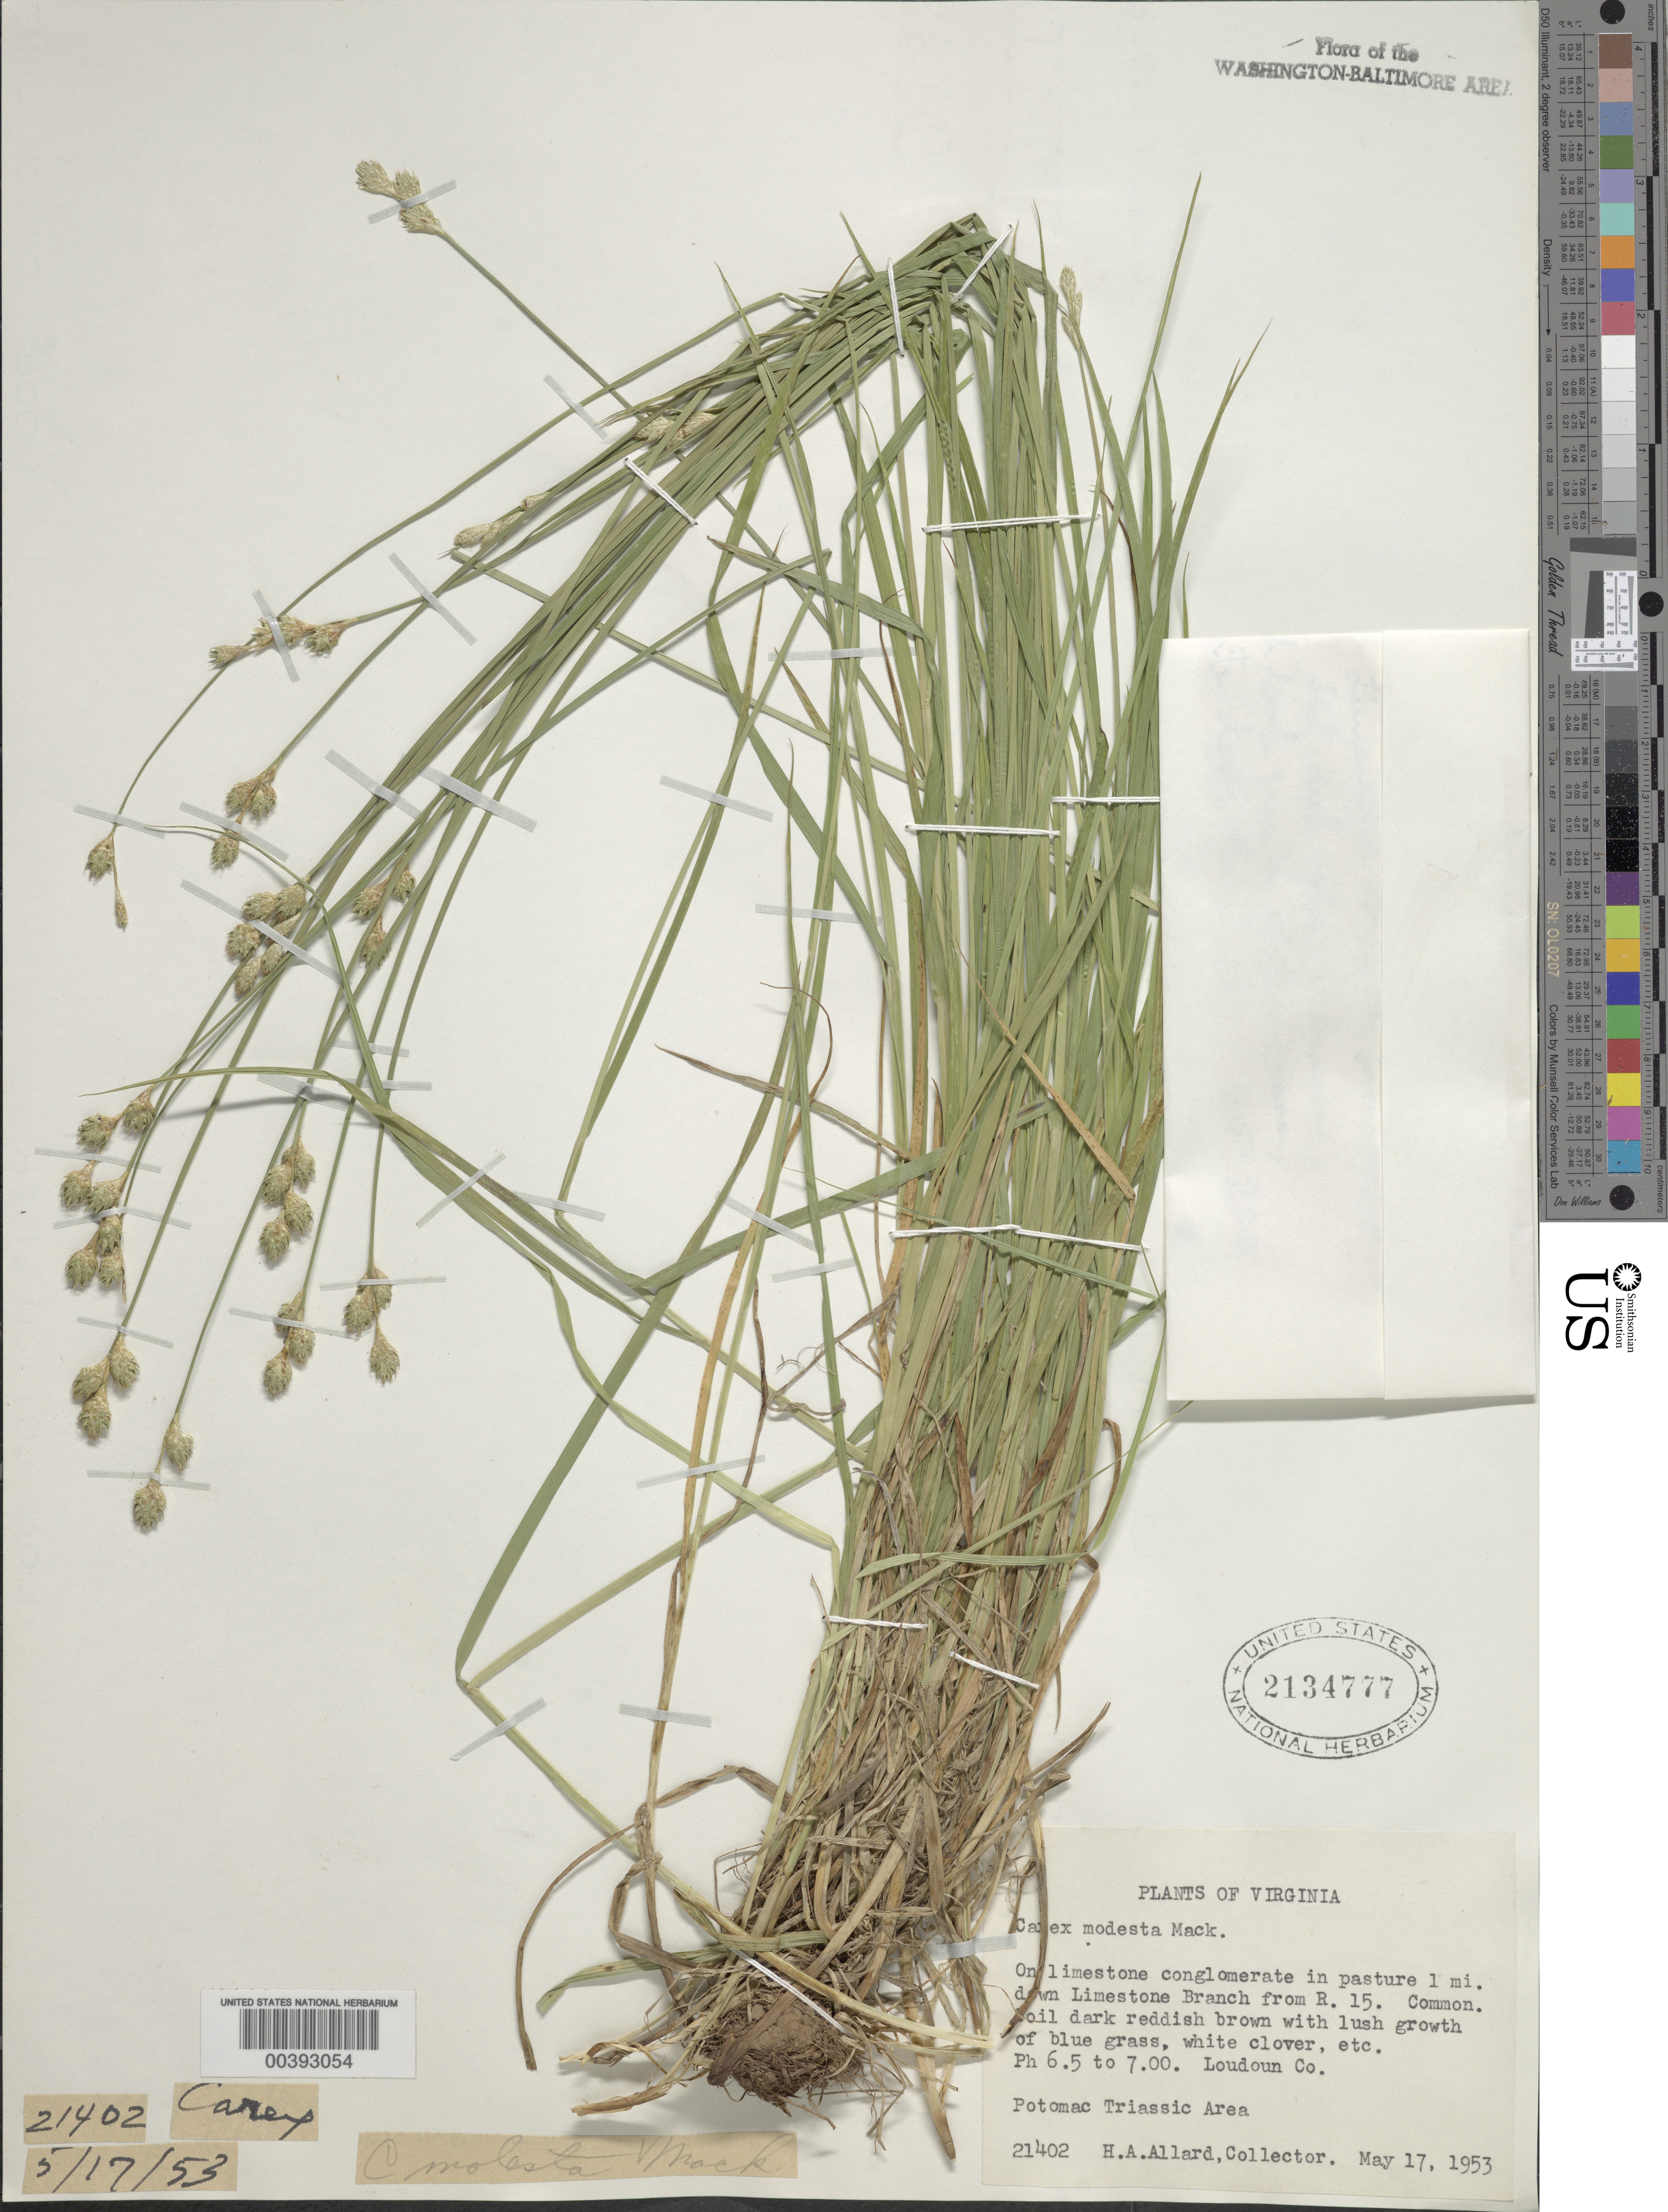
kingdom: Plantae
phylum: Tracheophyta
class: Liliopsida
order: Poales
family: Cyperaceae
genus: Carex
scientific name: Carex molesta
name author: Mack.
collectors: H. A. Allard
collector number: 21402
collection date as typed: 17 May 1953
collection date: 1953-05-17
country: United States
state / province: Virginia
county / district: Loudoun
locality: downstream from Route 15 on Limestone Branch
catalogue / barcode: US 2134777